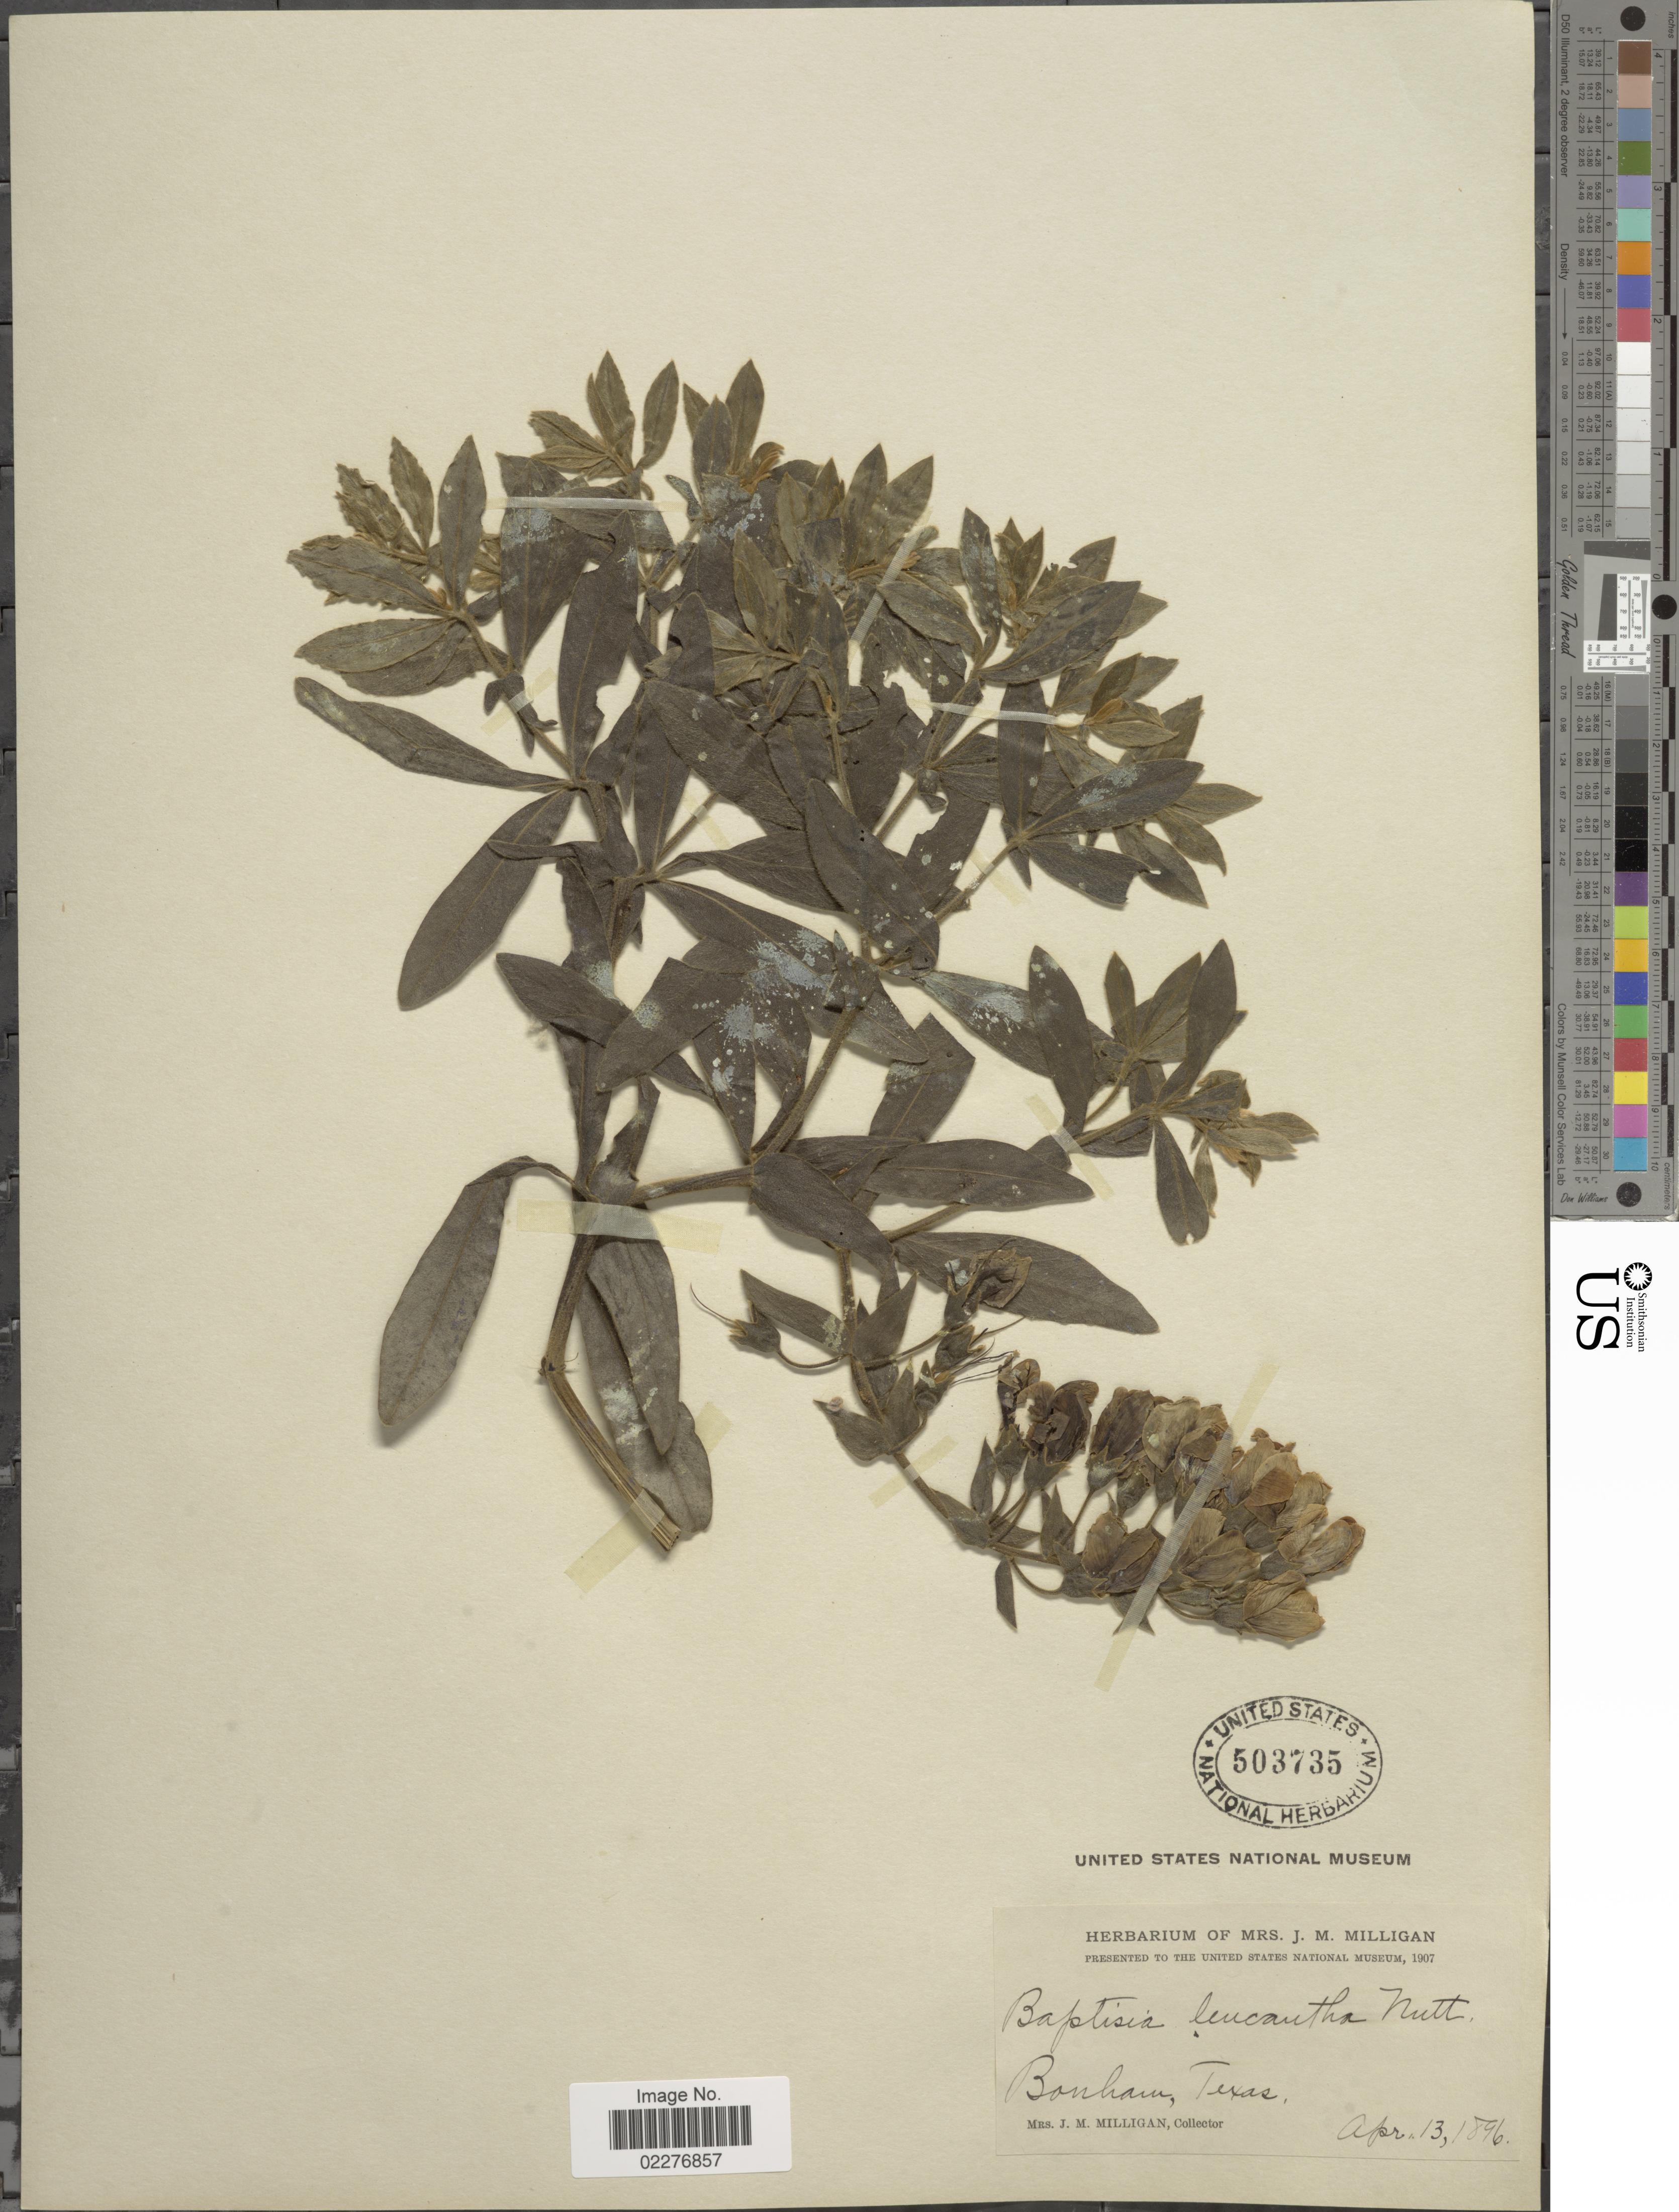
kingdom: Plantae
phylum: Tracheophyta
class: Magnoliopsida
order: Fabales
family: Fabaceae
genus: Baptisia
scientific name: Baptisia leucophaea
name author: Nutt.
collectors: J. Milligan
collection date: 1896-04-13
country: United States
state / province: Texas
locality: Bonham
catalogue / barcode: US 503735